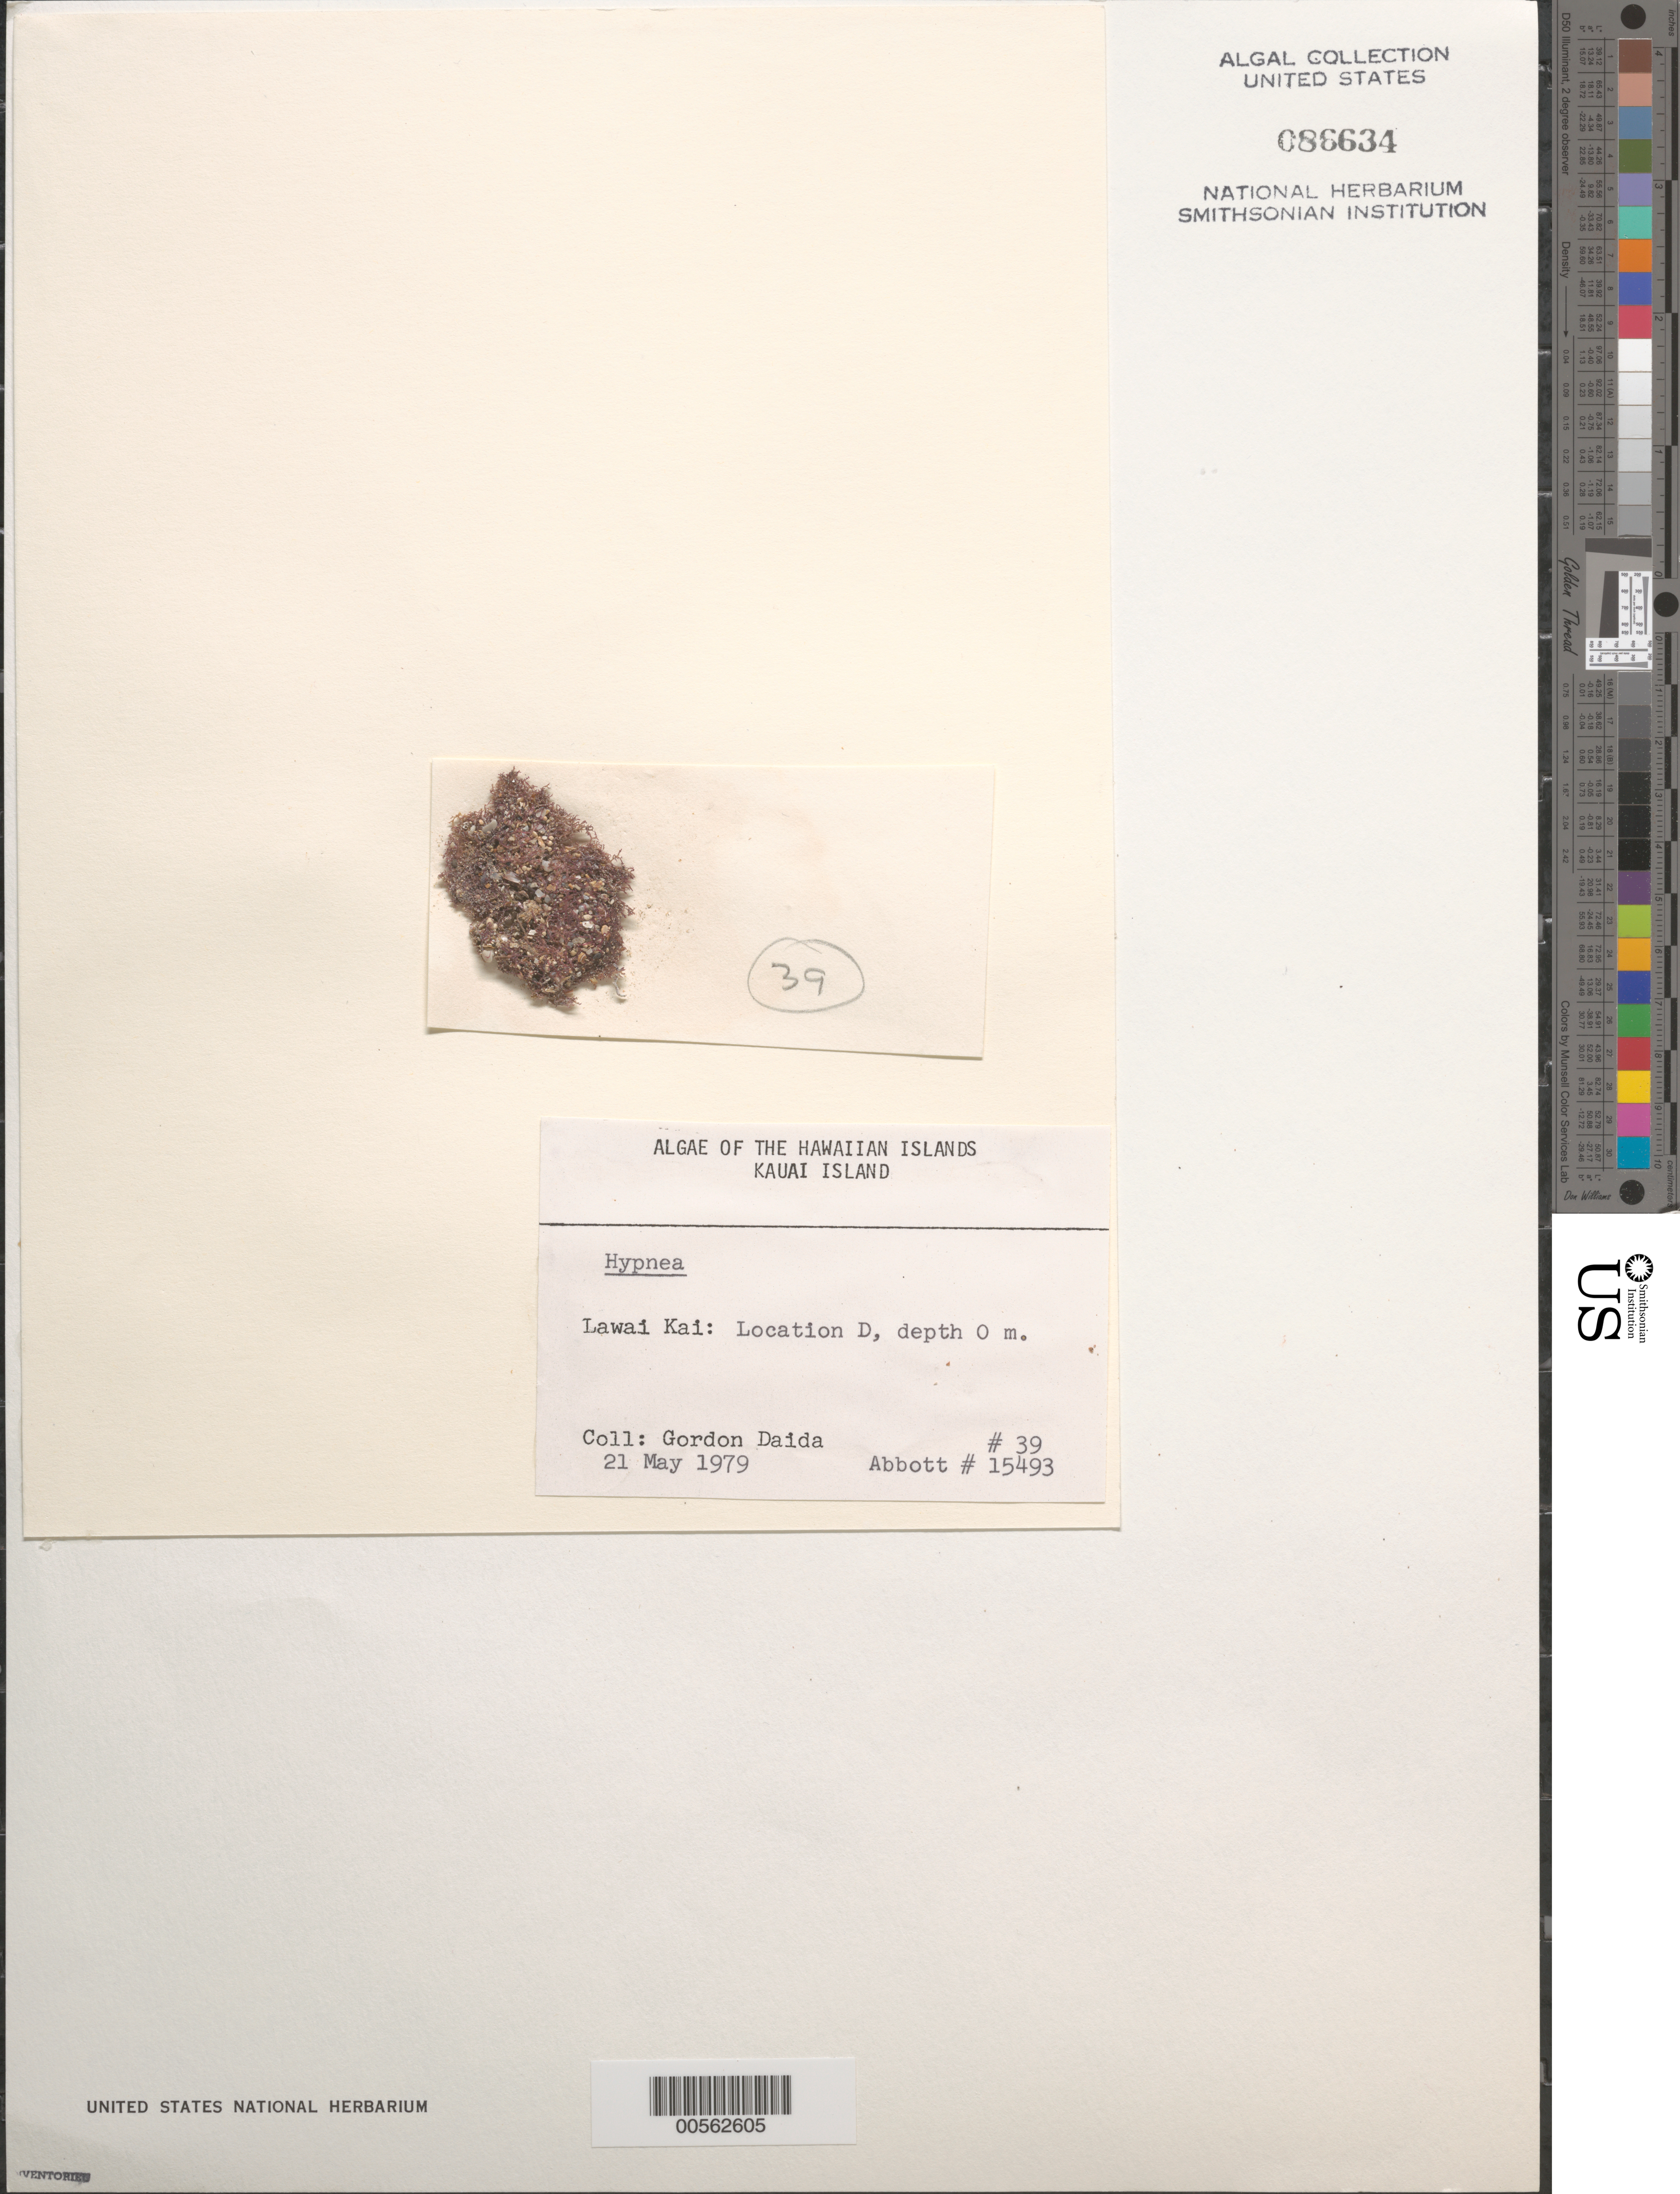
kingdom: Plantae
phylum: Rhodophyta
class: Florideophyceae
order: Gigartinales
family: Cystocloniaceae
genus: Hypnea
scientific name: Hypnea sp.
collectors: G. Daida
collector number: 39 & IAA 15493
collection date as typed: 21 May 1979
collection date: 1979-05-21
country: United States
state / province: Hawaii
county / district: Kauai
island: Kaua'i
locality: Lawai Kai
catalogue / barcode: US 86634